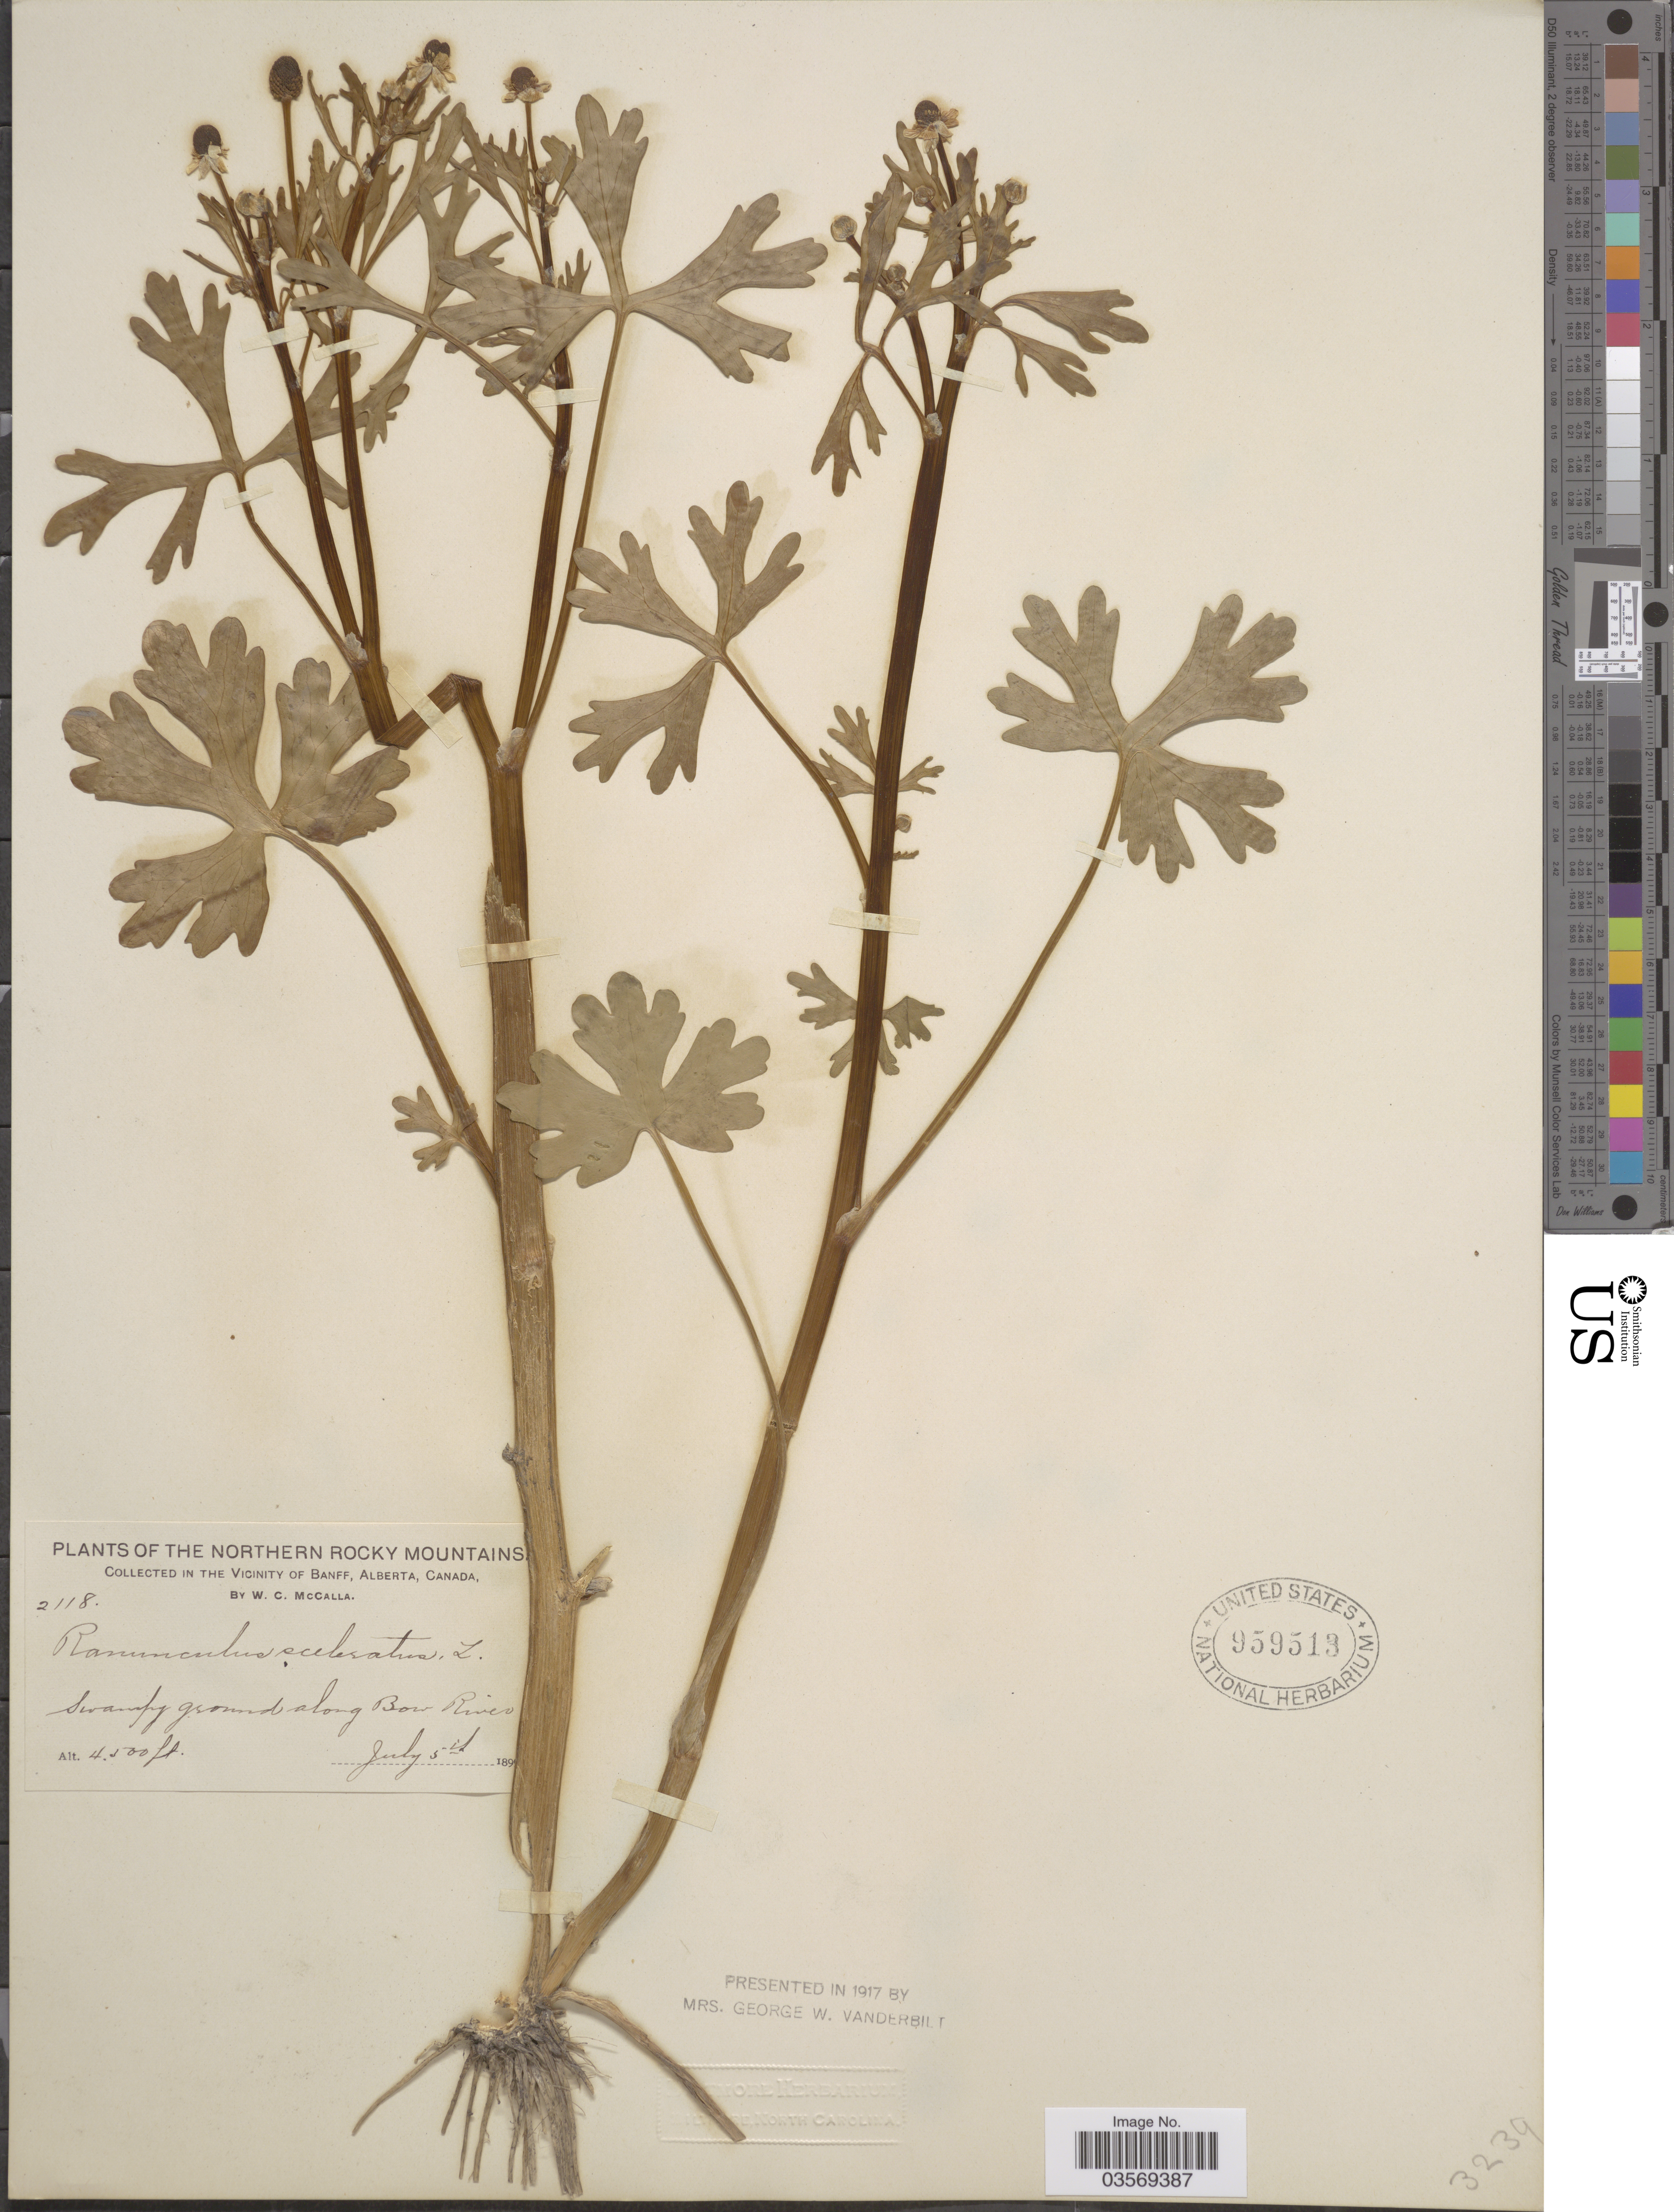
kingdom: Plantae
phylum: Tracheophyta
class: Magnoliopsida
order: Ranunculales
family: Ranunculaceae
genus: Ranunculus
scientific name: Ranunculus sceleratus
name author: L.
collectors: W. McCalla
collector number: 2118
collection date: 1896-07-05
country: Canada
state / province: Alberta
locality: Northern Rocky Mountains. The Vicinity of Banff. Along Bow River.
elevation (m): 1372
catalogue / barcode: US 959513